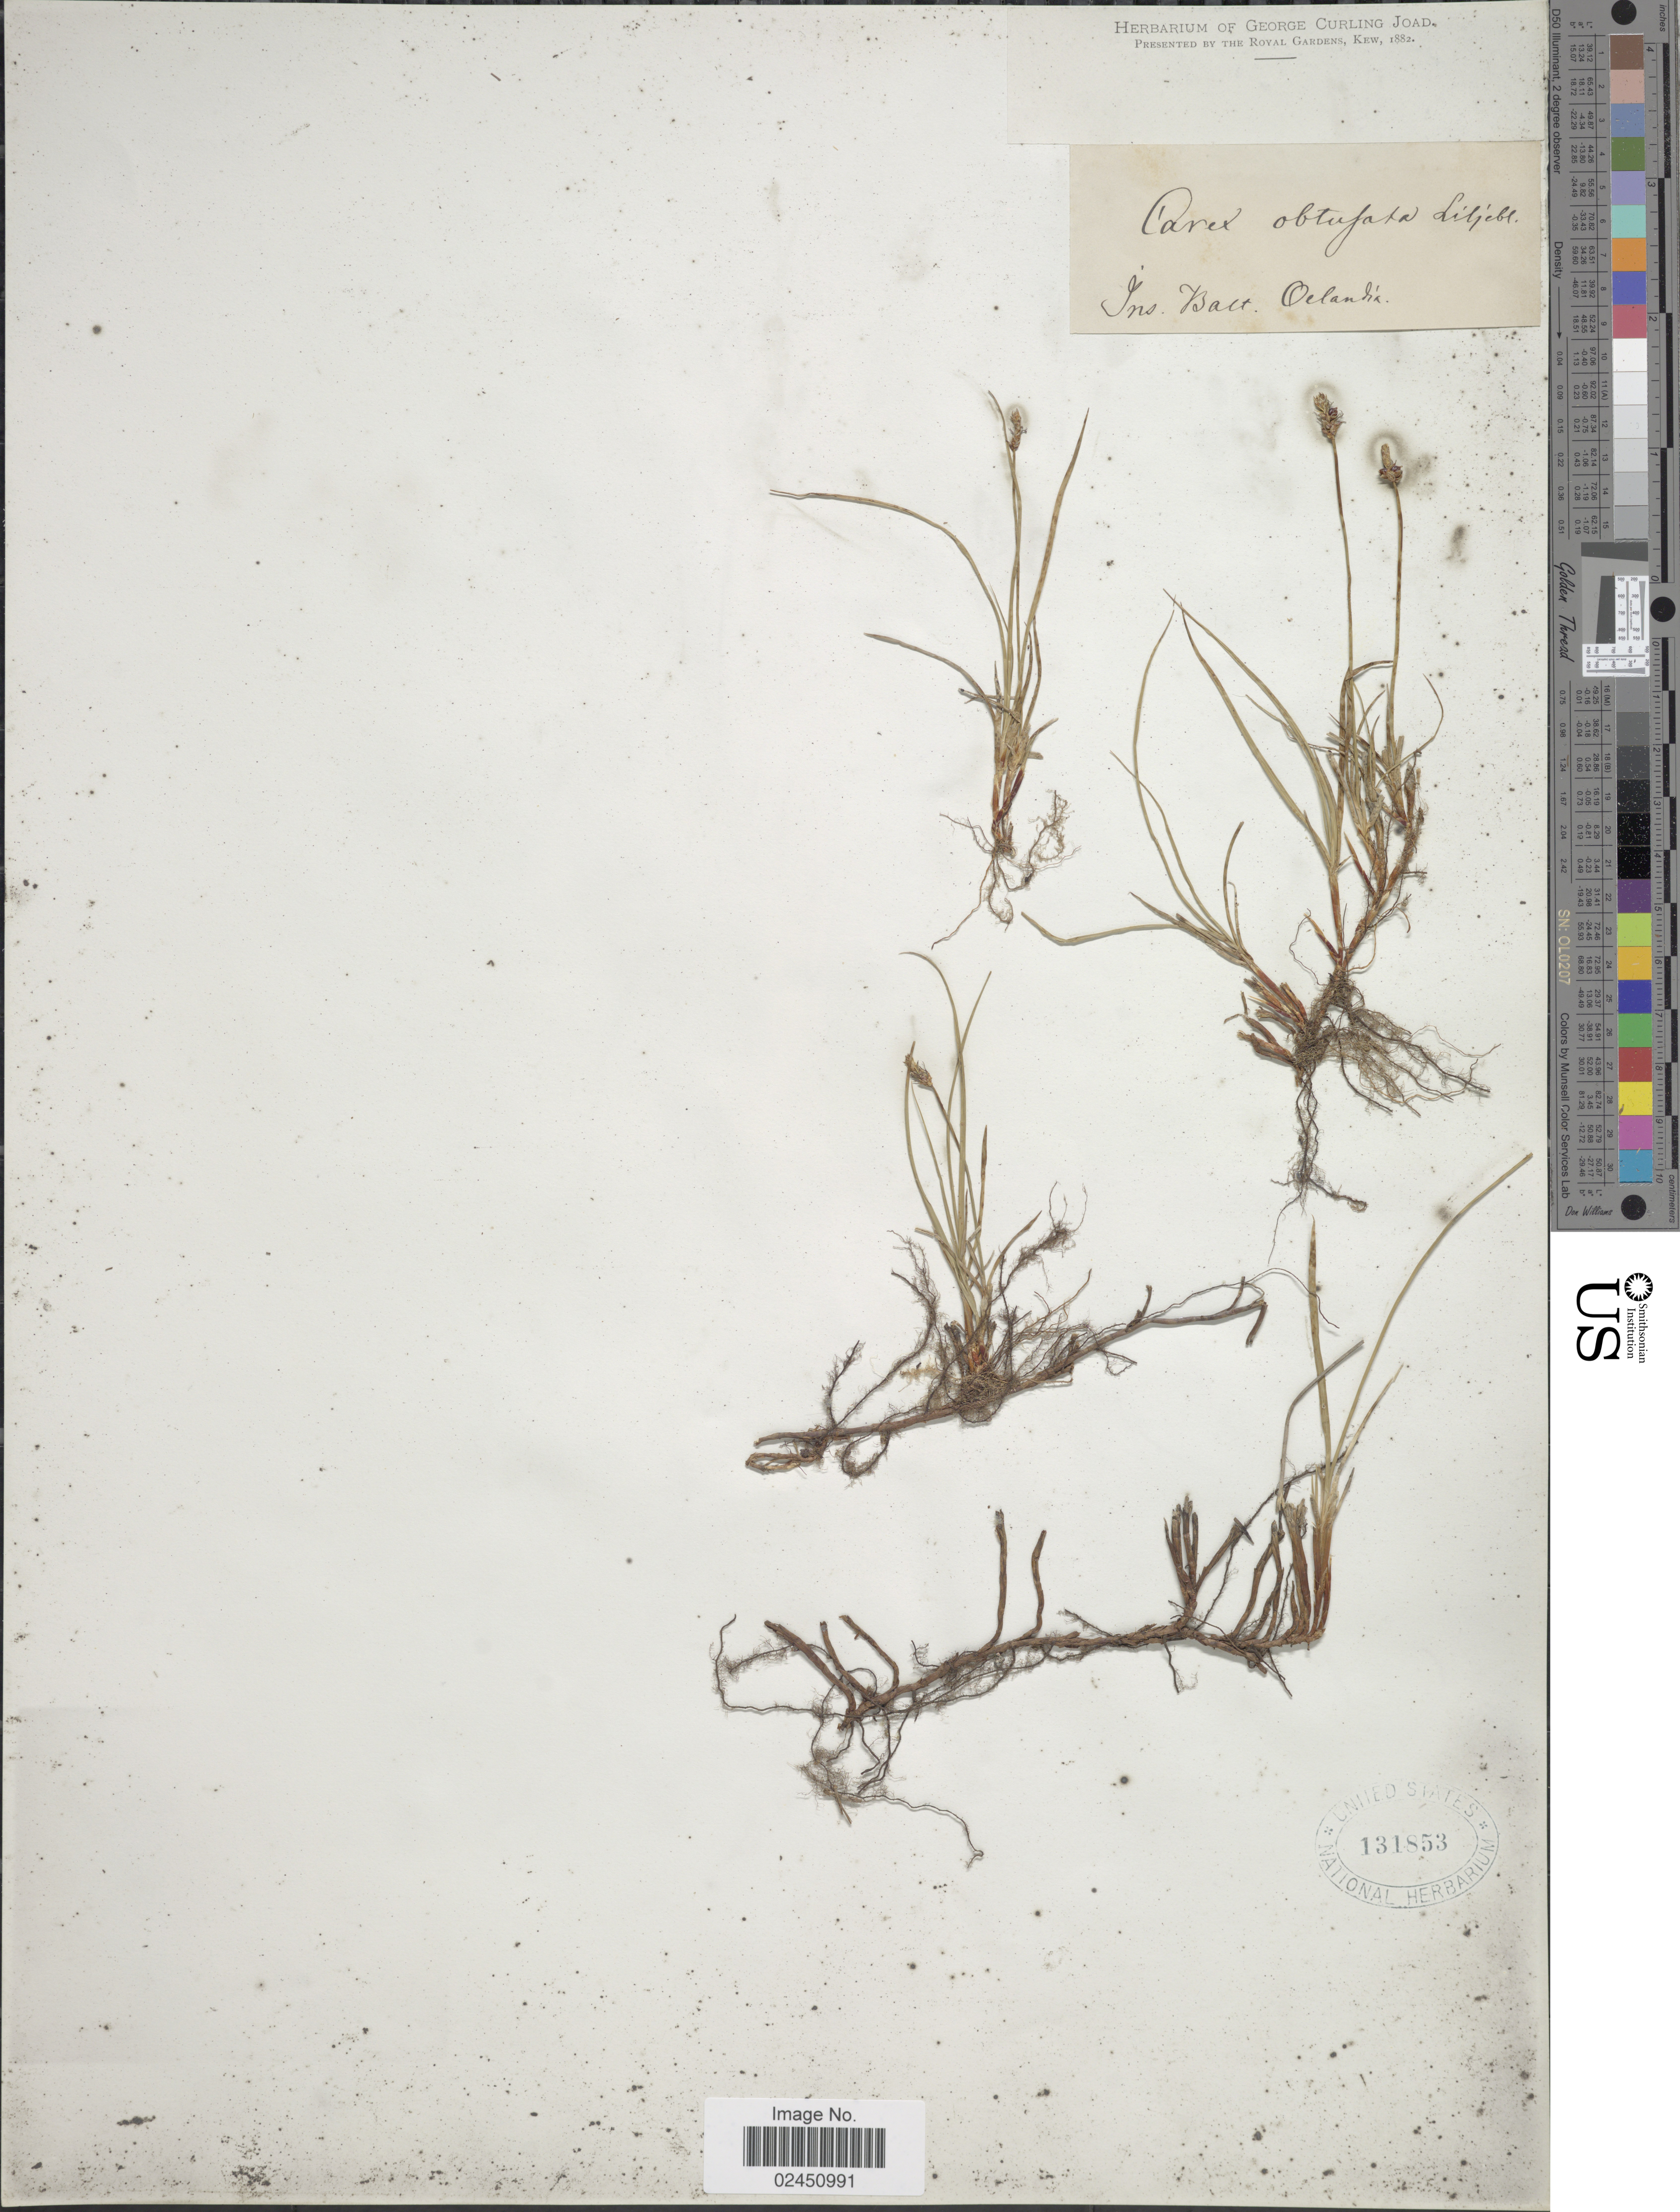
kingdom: Plantae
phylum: Tracheophyta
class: Liliopsida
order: Poales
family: Cyperaceae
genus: Carex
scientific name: Carex obtusata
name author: Lilj.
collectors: ex herb. George Curling Joad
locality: Ins. Balt. Oelandia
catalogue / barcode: US 131853